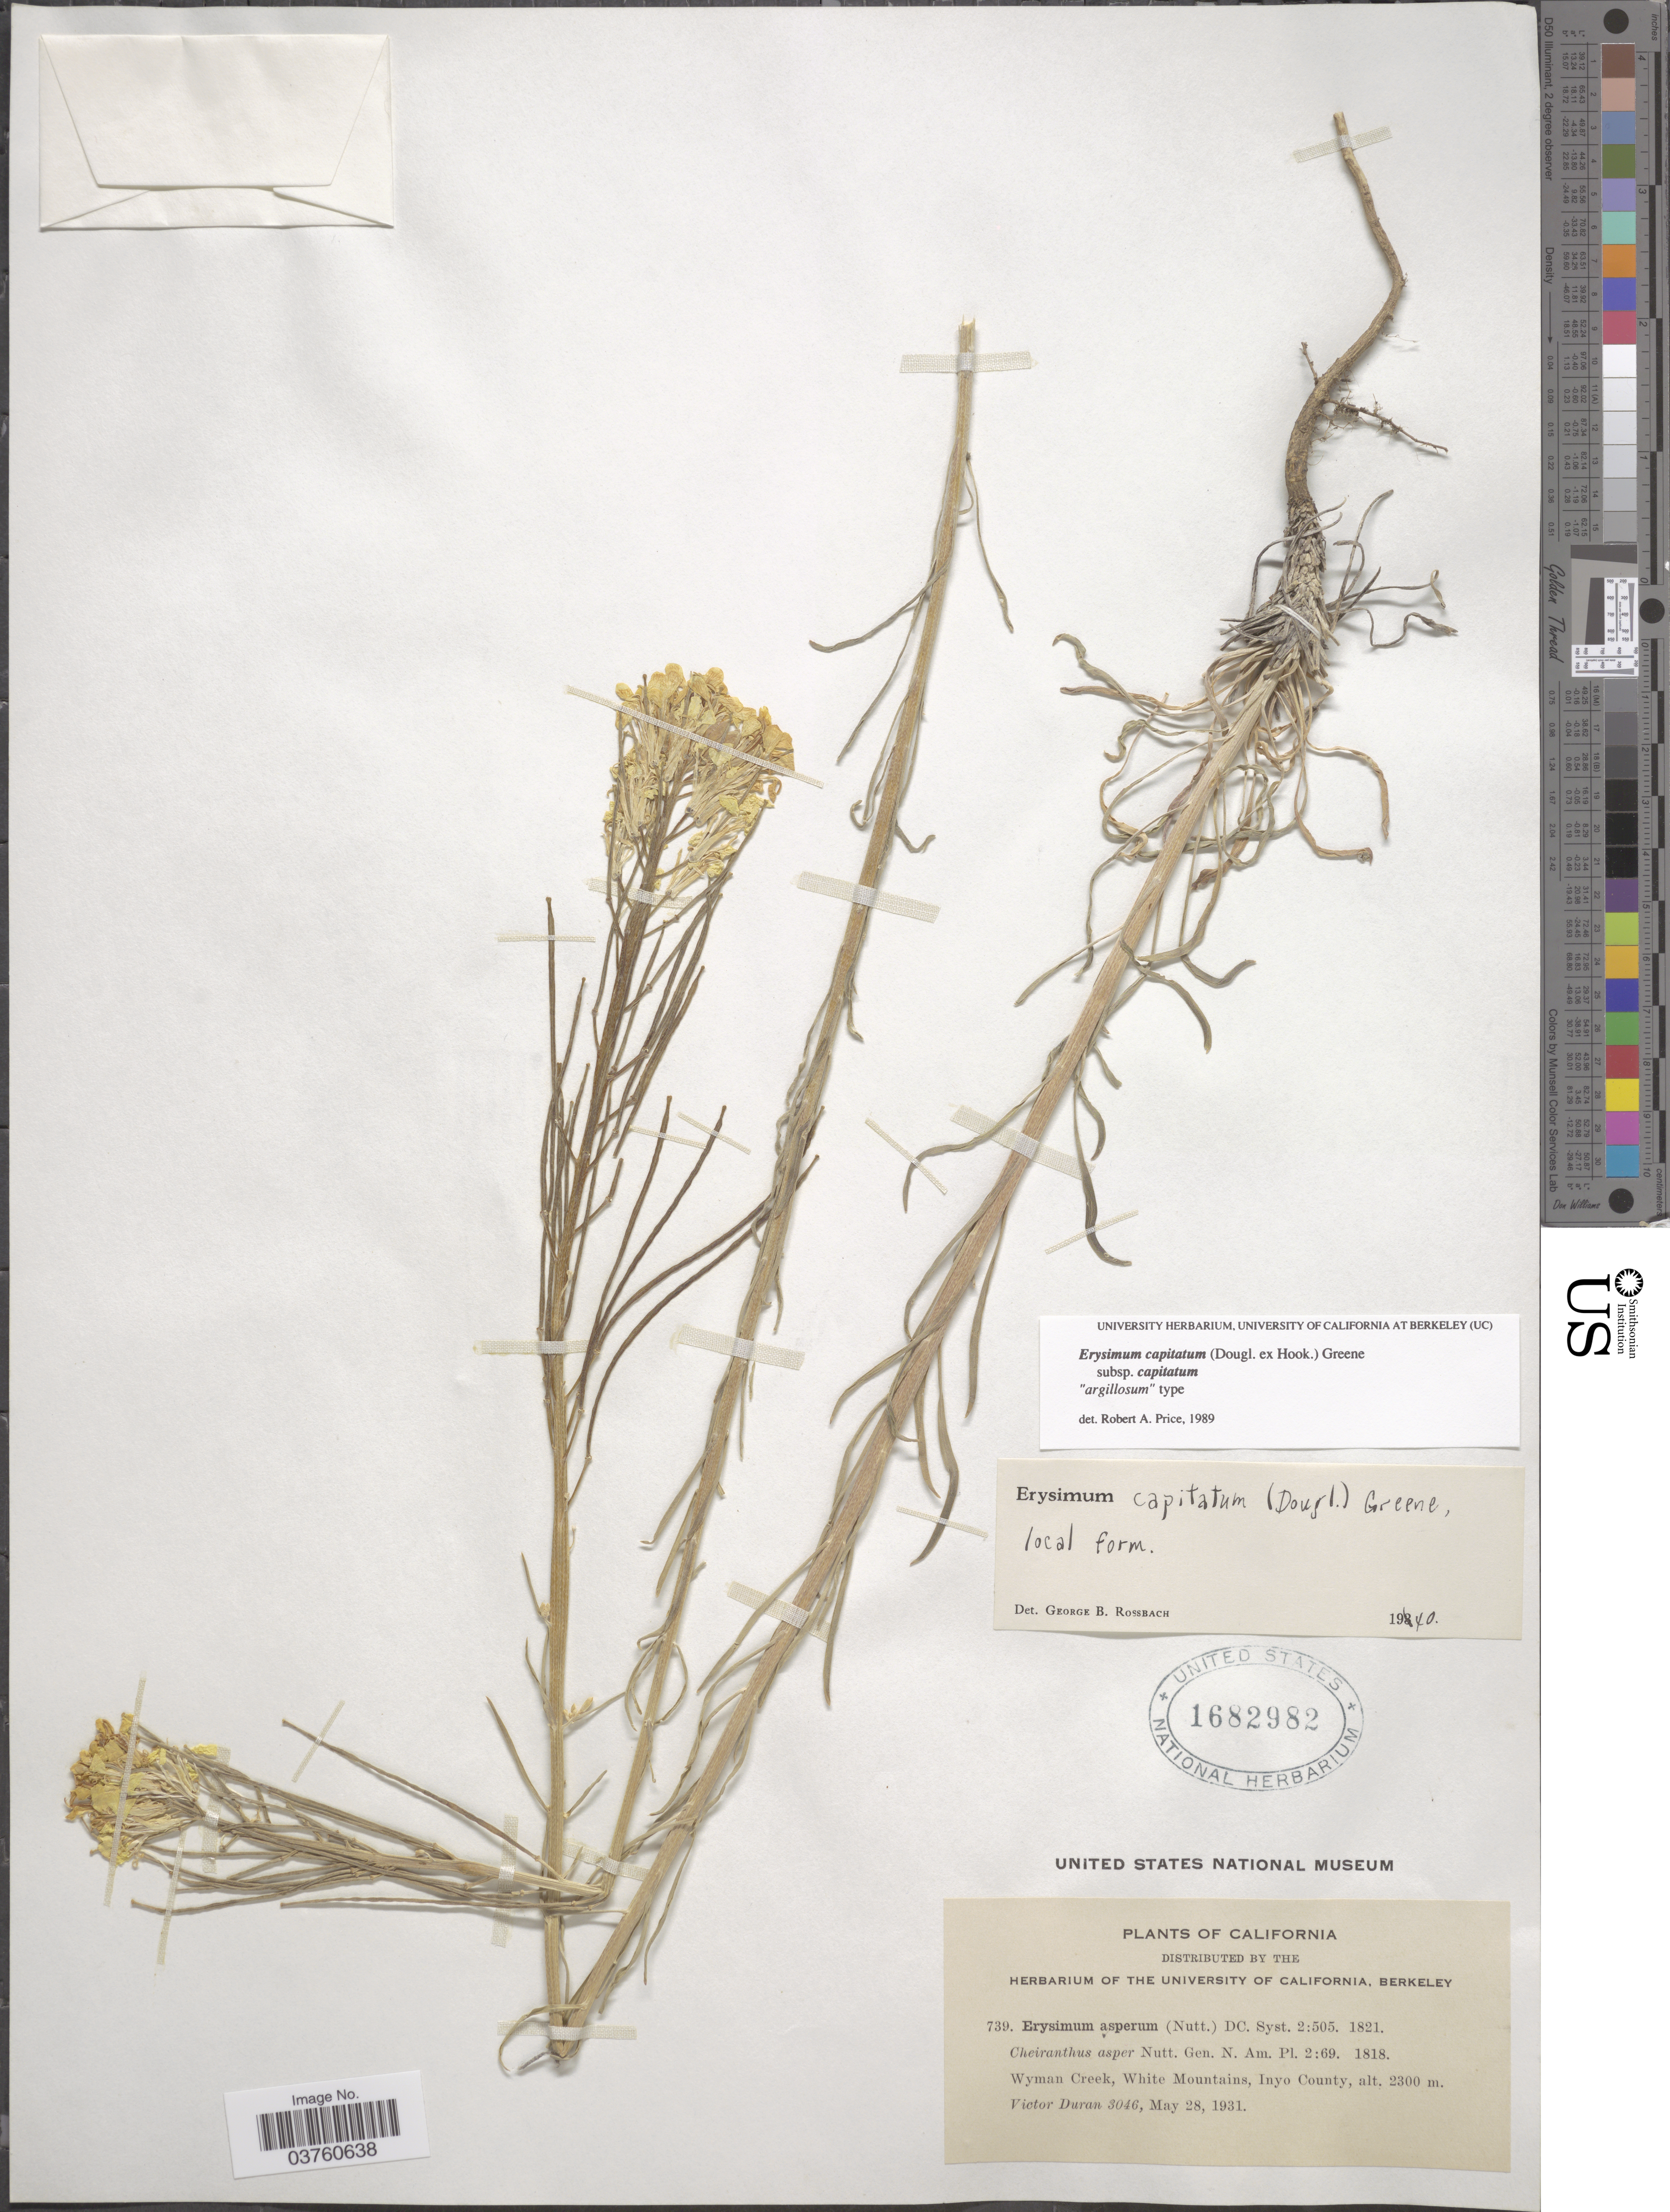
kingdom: Plantae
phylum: Tracheophyta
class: Magnoliopsida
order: Brassicales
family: Brassicaceae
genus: Erysimum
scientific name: Erysimum capitatum subsp. capitatum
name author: (Douglas ex Hook.) Greene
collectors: V. Duran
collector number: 3046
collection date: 1931-05-28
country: United States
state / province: California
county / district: Inyo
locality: Wyman Creek, White Mountains, Inyo County.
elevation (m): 2300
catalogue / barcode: US 1682982